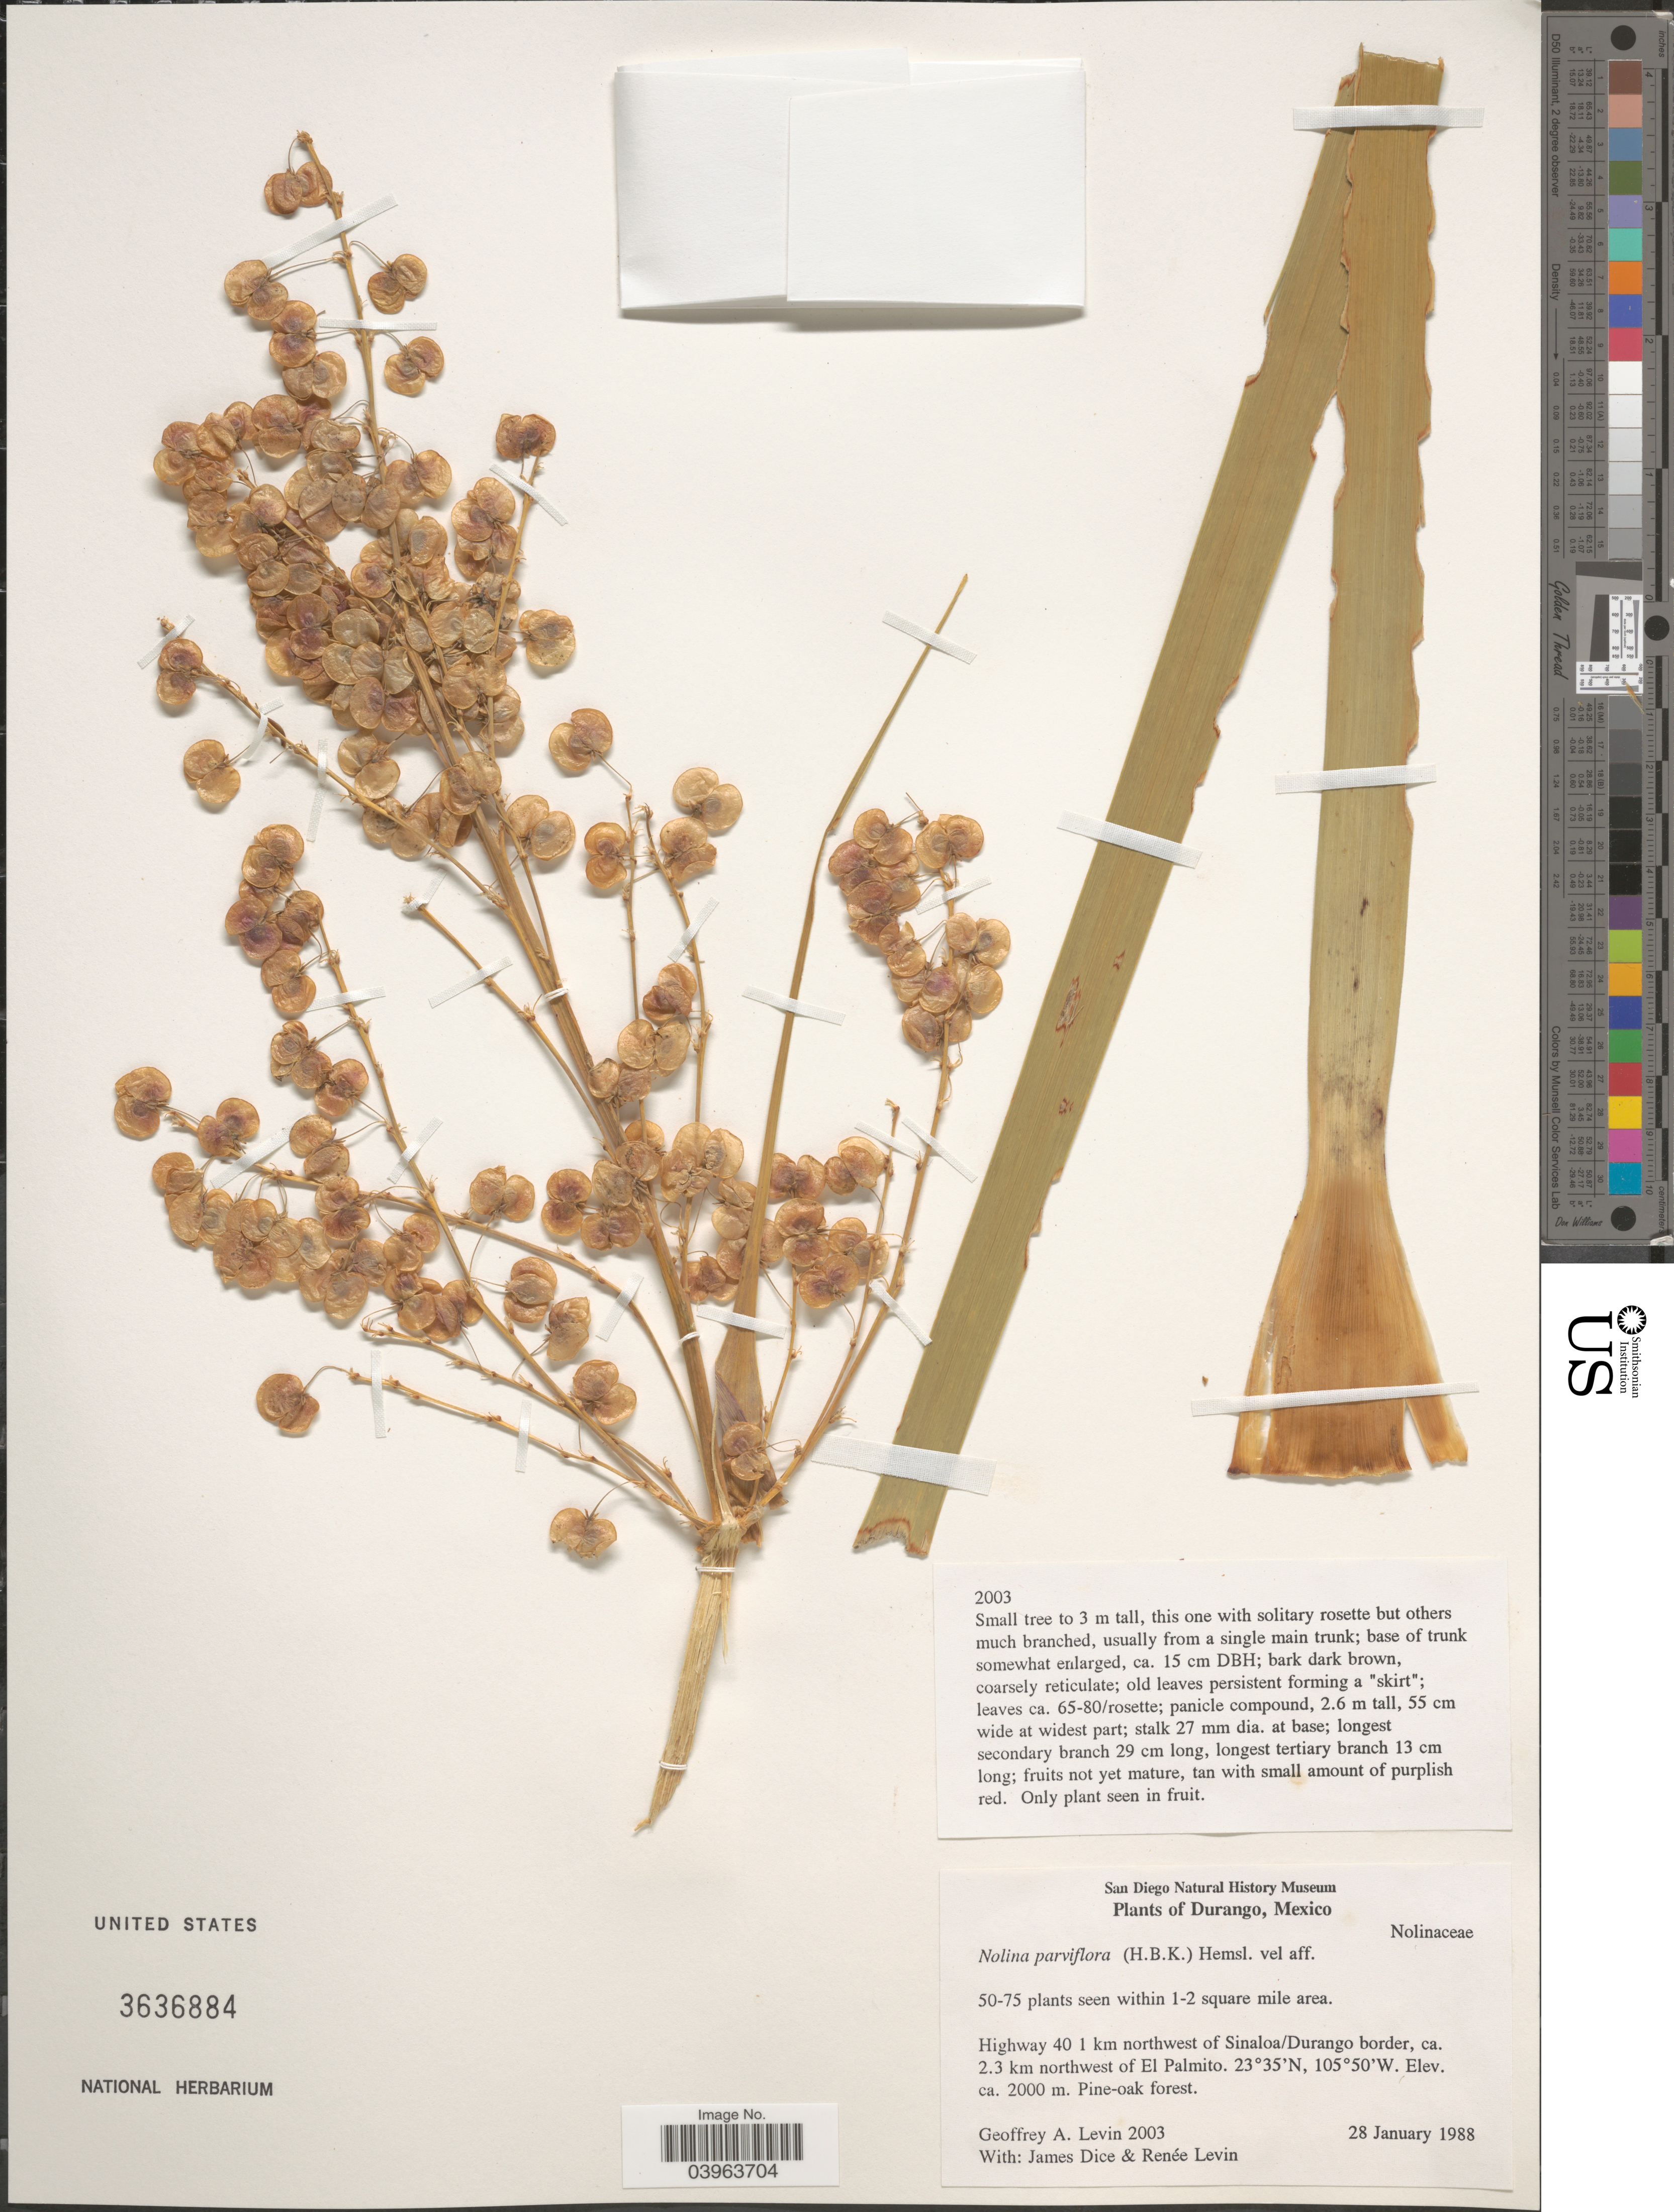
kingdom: Plantae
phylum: Tracheophyta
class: Liliopsida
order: Asparagales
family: Asparagaceae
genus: Nolina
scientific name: Nolina parviflora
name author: (Kunth) Hemsl.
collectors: G. Levin, J. Dice & R. Levin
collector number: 2003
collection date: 1988-01-28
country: Mexico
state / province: Durango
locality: Highway 40 1 km northwest of Sinaloa/Durango border, ca. 2.3 km northwest of El Palmito.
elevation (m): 2000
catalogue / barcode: US 3636884